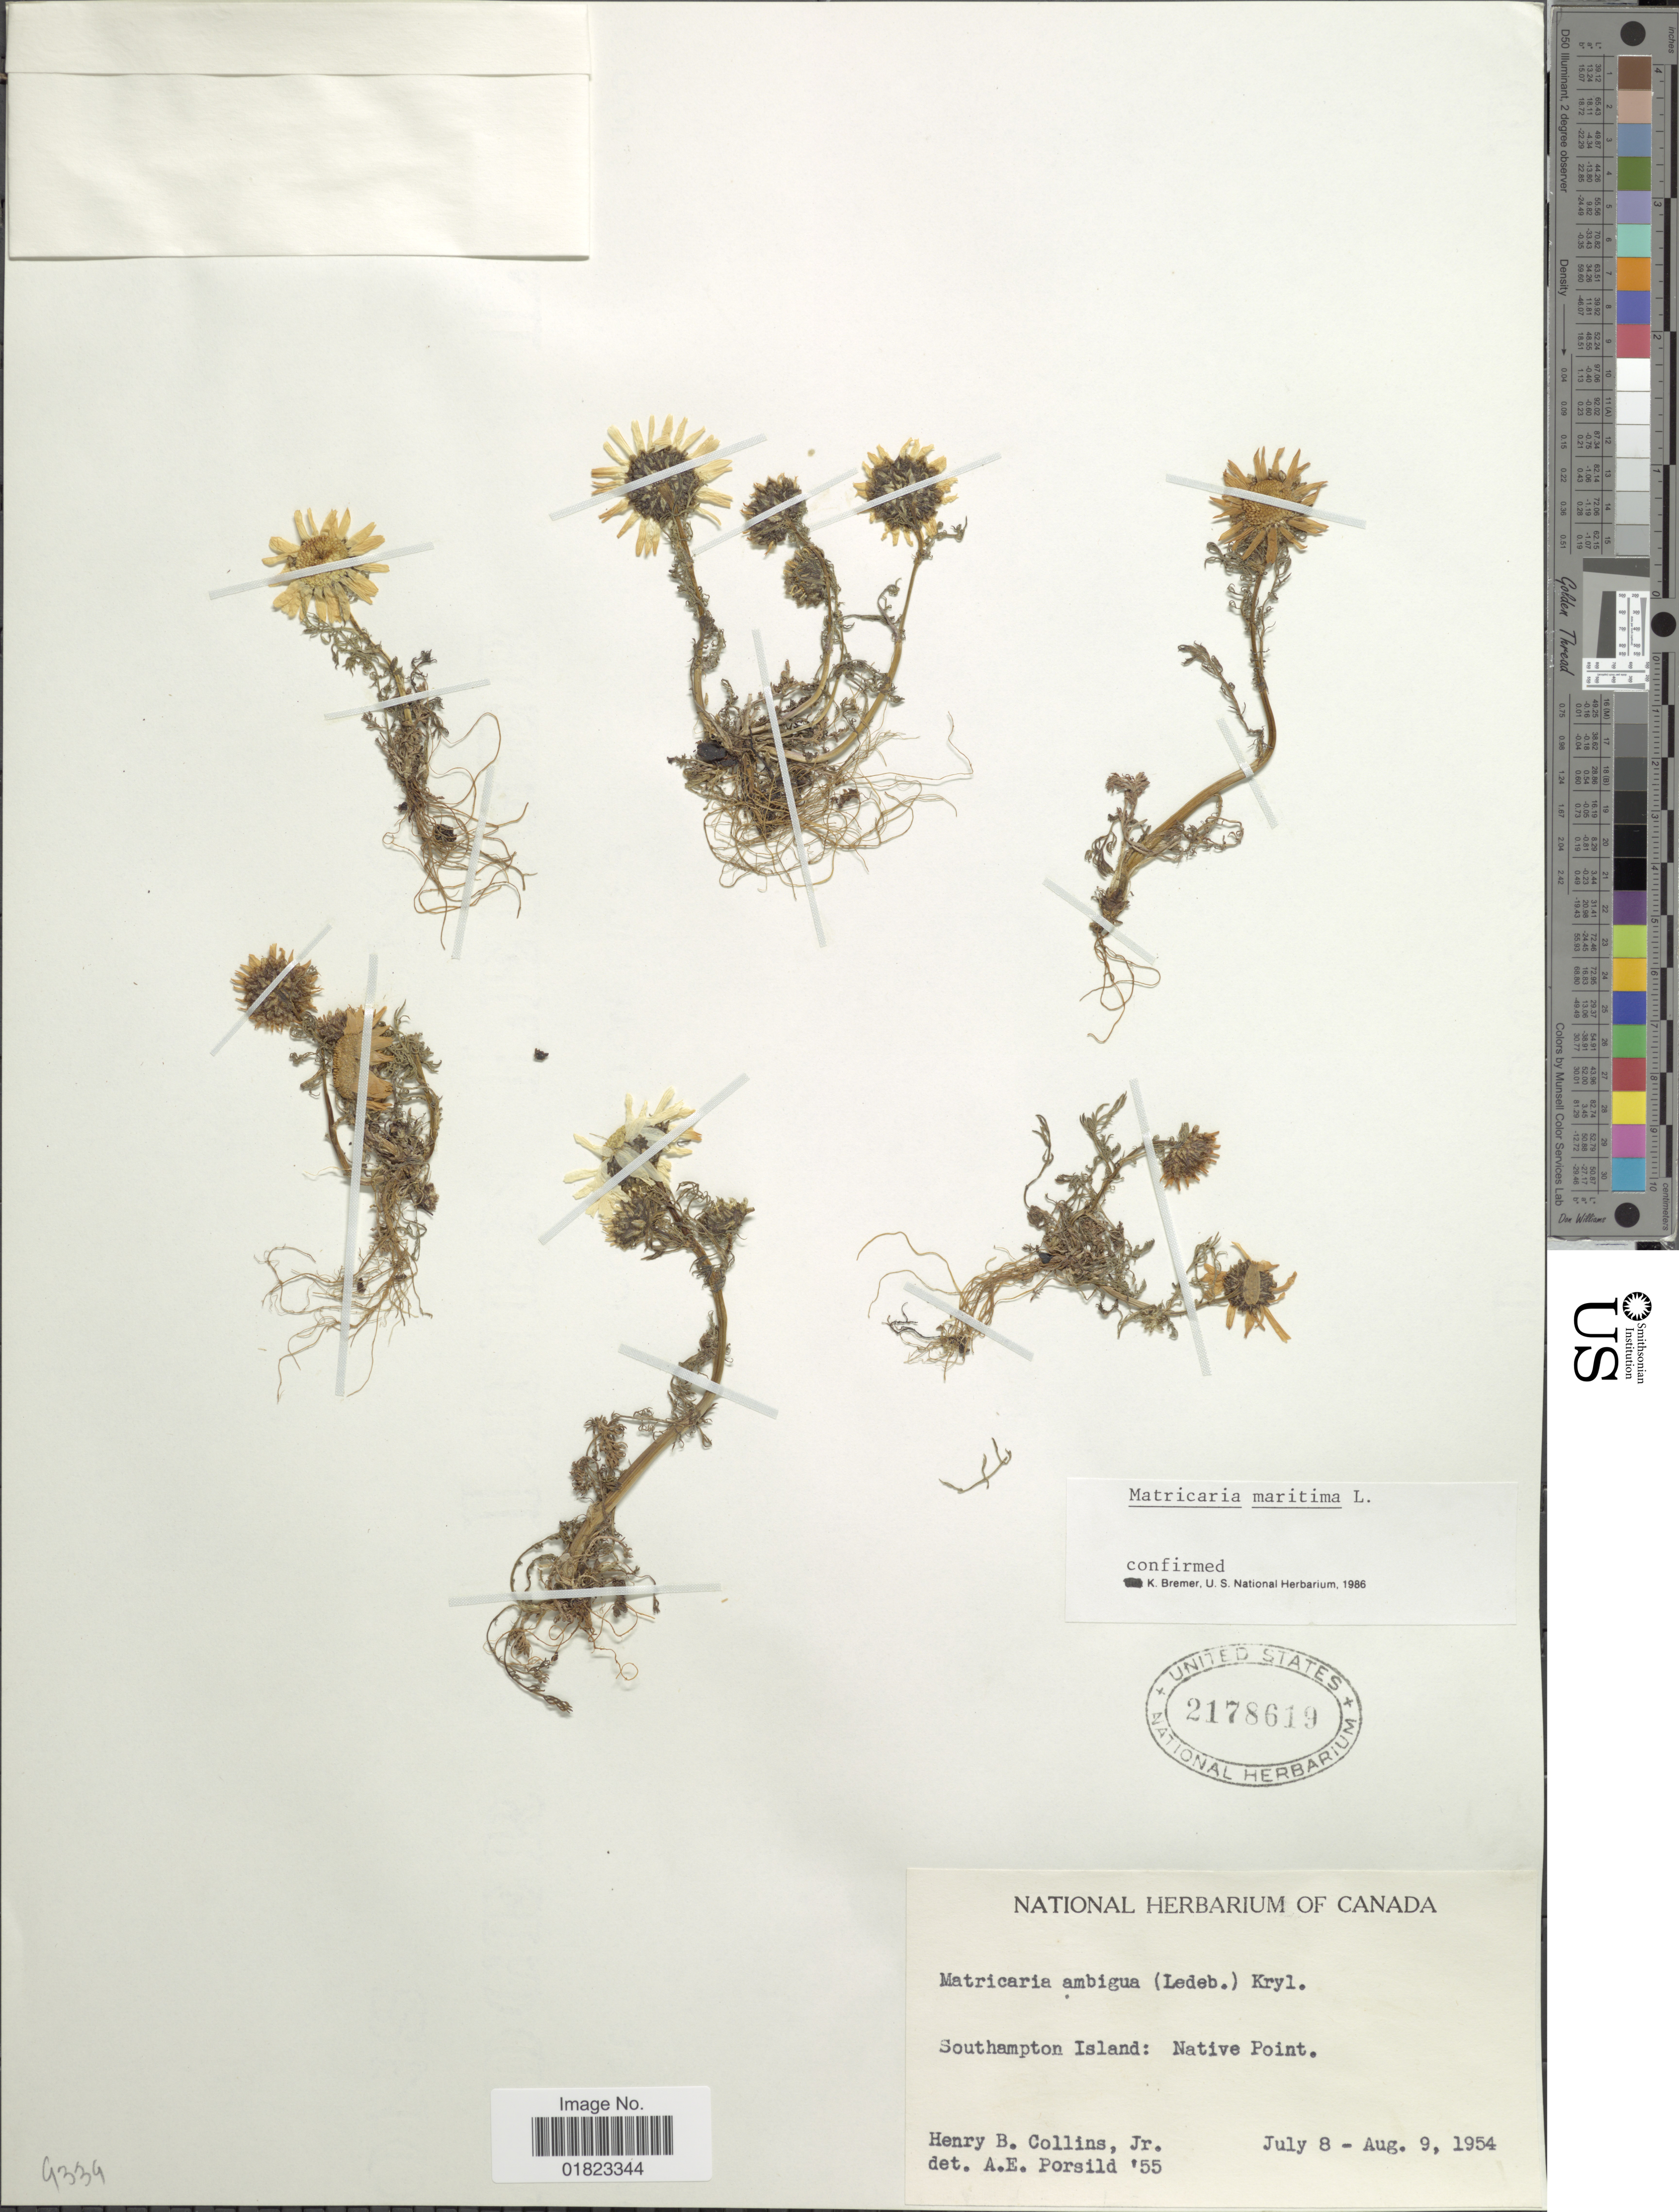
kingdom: Plantae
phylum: Tracheophyta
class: Magnoliopsida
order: Asterales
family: Asteraceae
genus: Tripleurospermum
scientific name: Tripleurospermum maritimum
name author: (L.) W.D.J. Koch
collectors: H. Collins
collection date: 1954-07-08/1954-08-09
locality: Southampton Island: Native Point.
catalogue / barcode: US 2178619